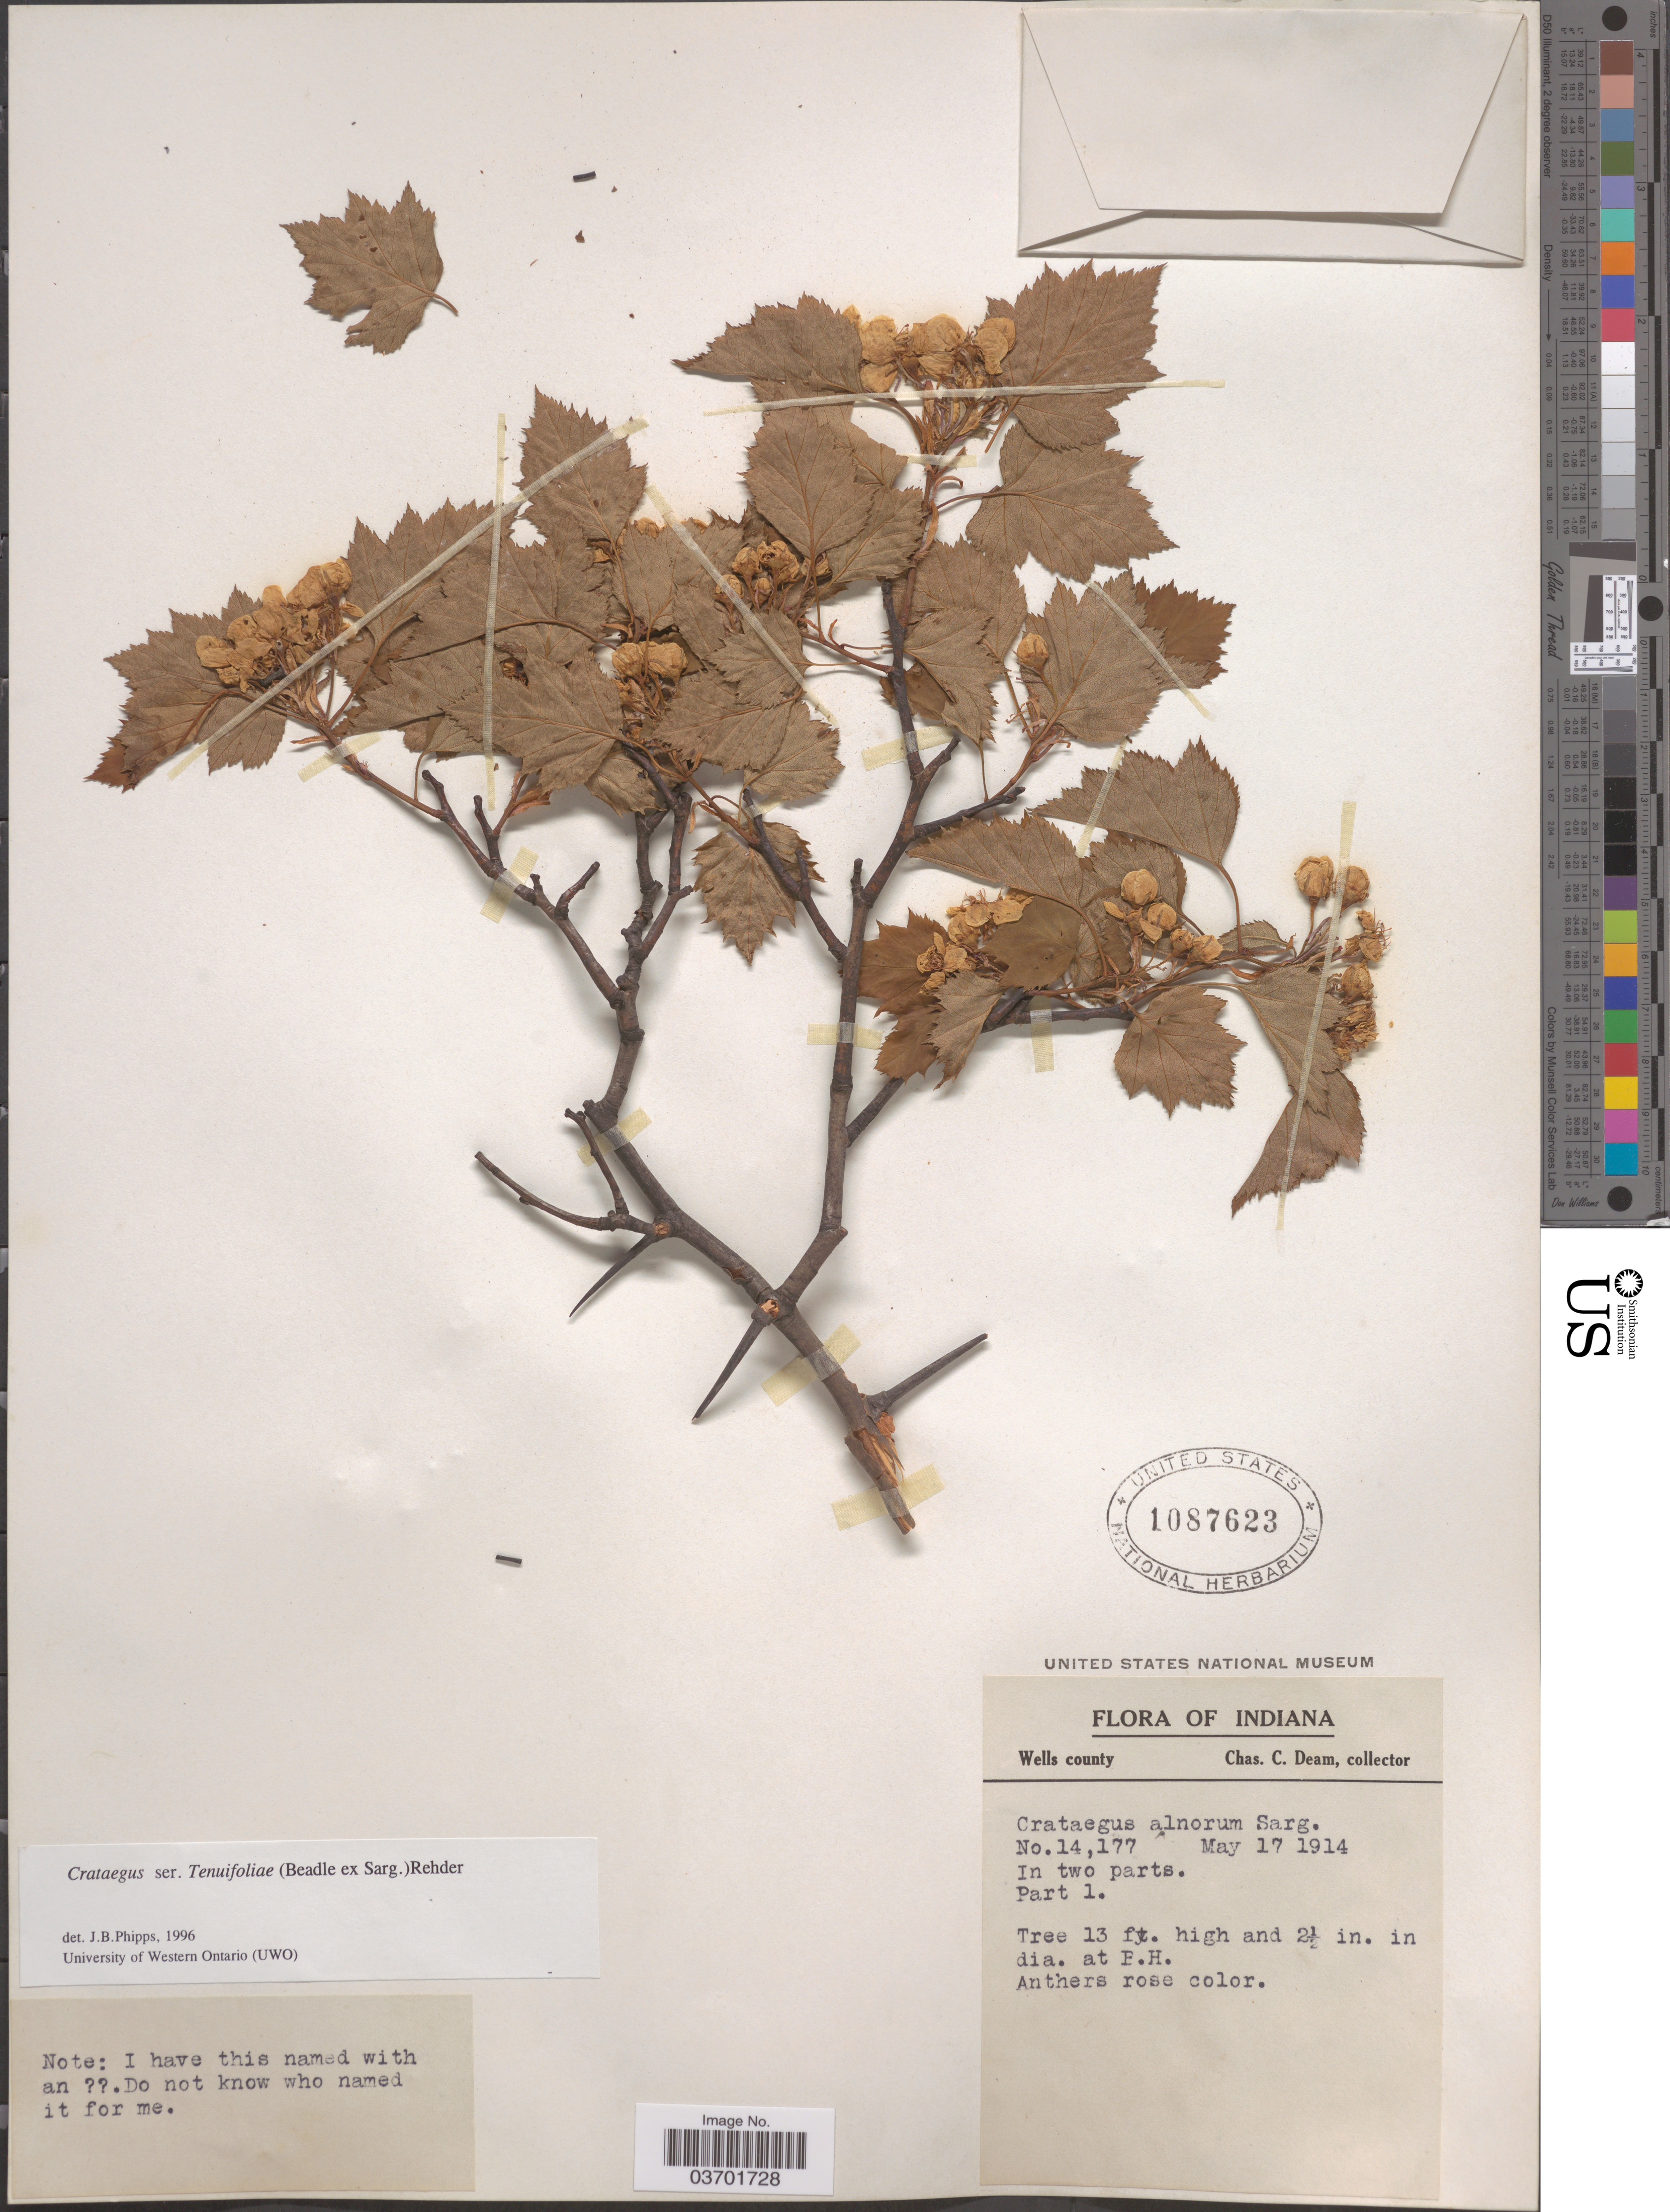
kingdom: Plantae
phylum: Tracheophyta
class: Magnoliopsida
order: Rosales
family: Rosaceae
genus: Crataegus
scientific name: Crataegus schuettei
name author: Ashe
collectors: C. C. Deam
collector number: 14177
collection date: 1914-05-17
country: United States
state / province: Indiana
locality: Wells county. Part 1.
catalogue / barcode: US 1087623